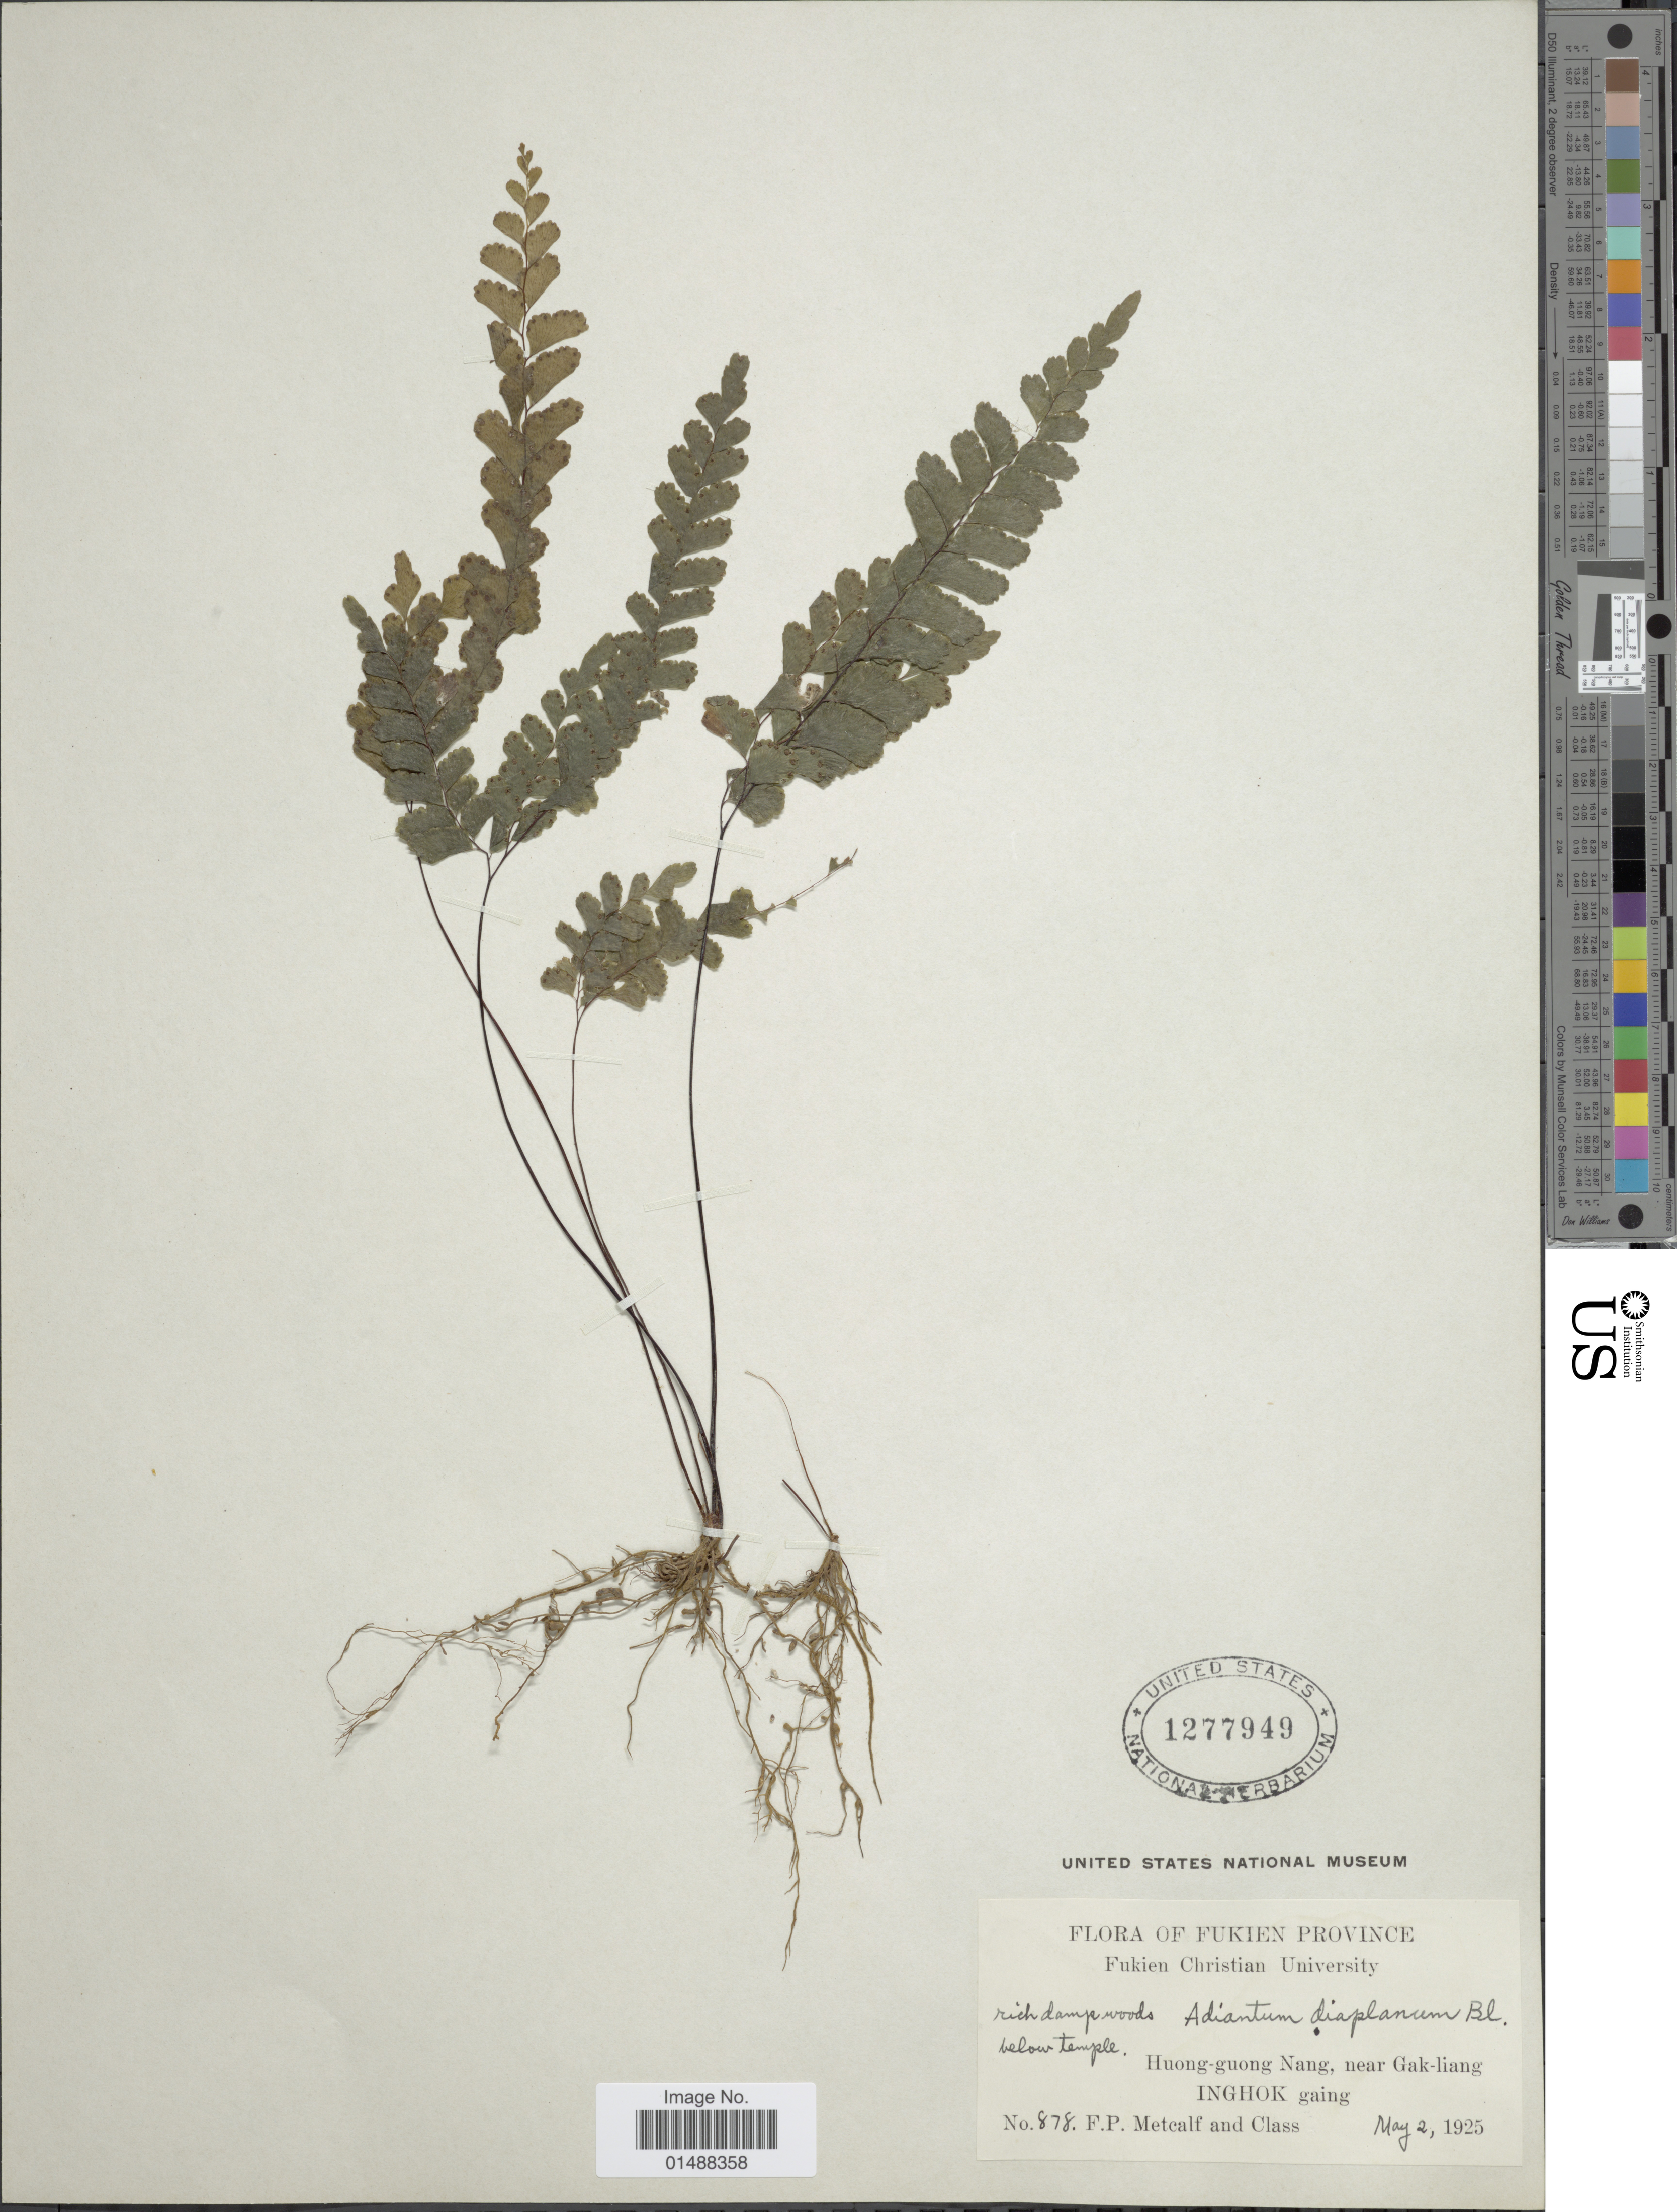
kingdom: Plantae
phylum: Tracheophyta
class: Polypodiopsida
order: Polypodiales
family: Pteridaceae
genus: Adiantum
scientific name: Adiantum diaphanum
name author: Blume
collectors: F. Metcalf & Class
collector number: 878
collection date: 1925-05-02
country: China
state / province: Fujian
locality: Fukien Province, Huong-guong Nang, near Gak-liang Inghok gaing.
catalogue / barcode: US 1277949